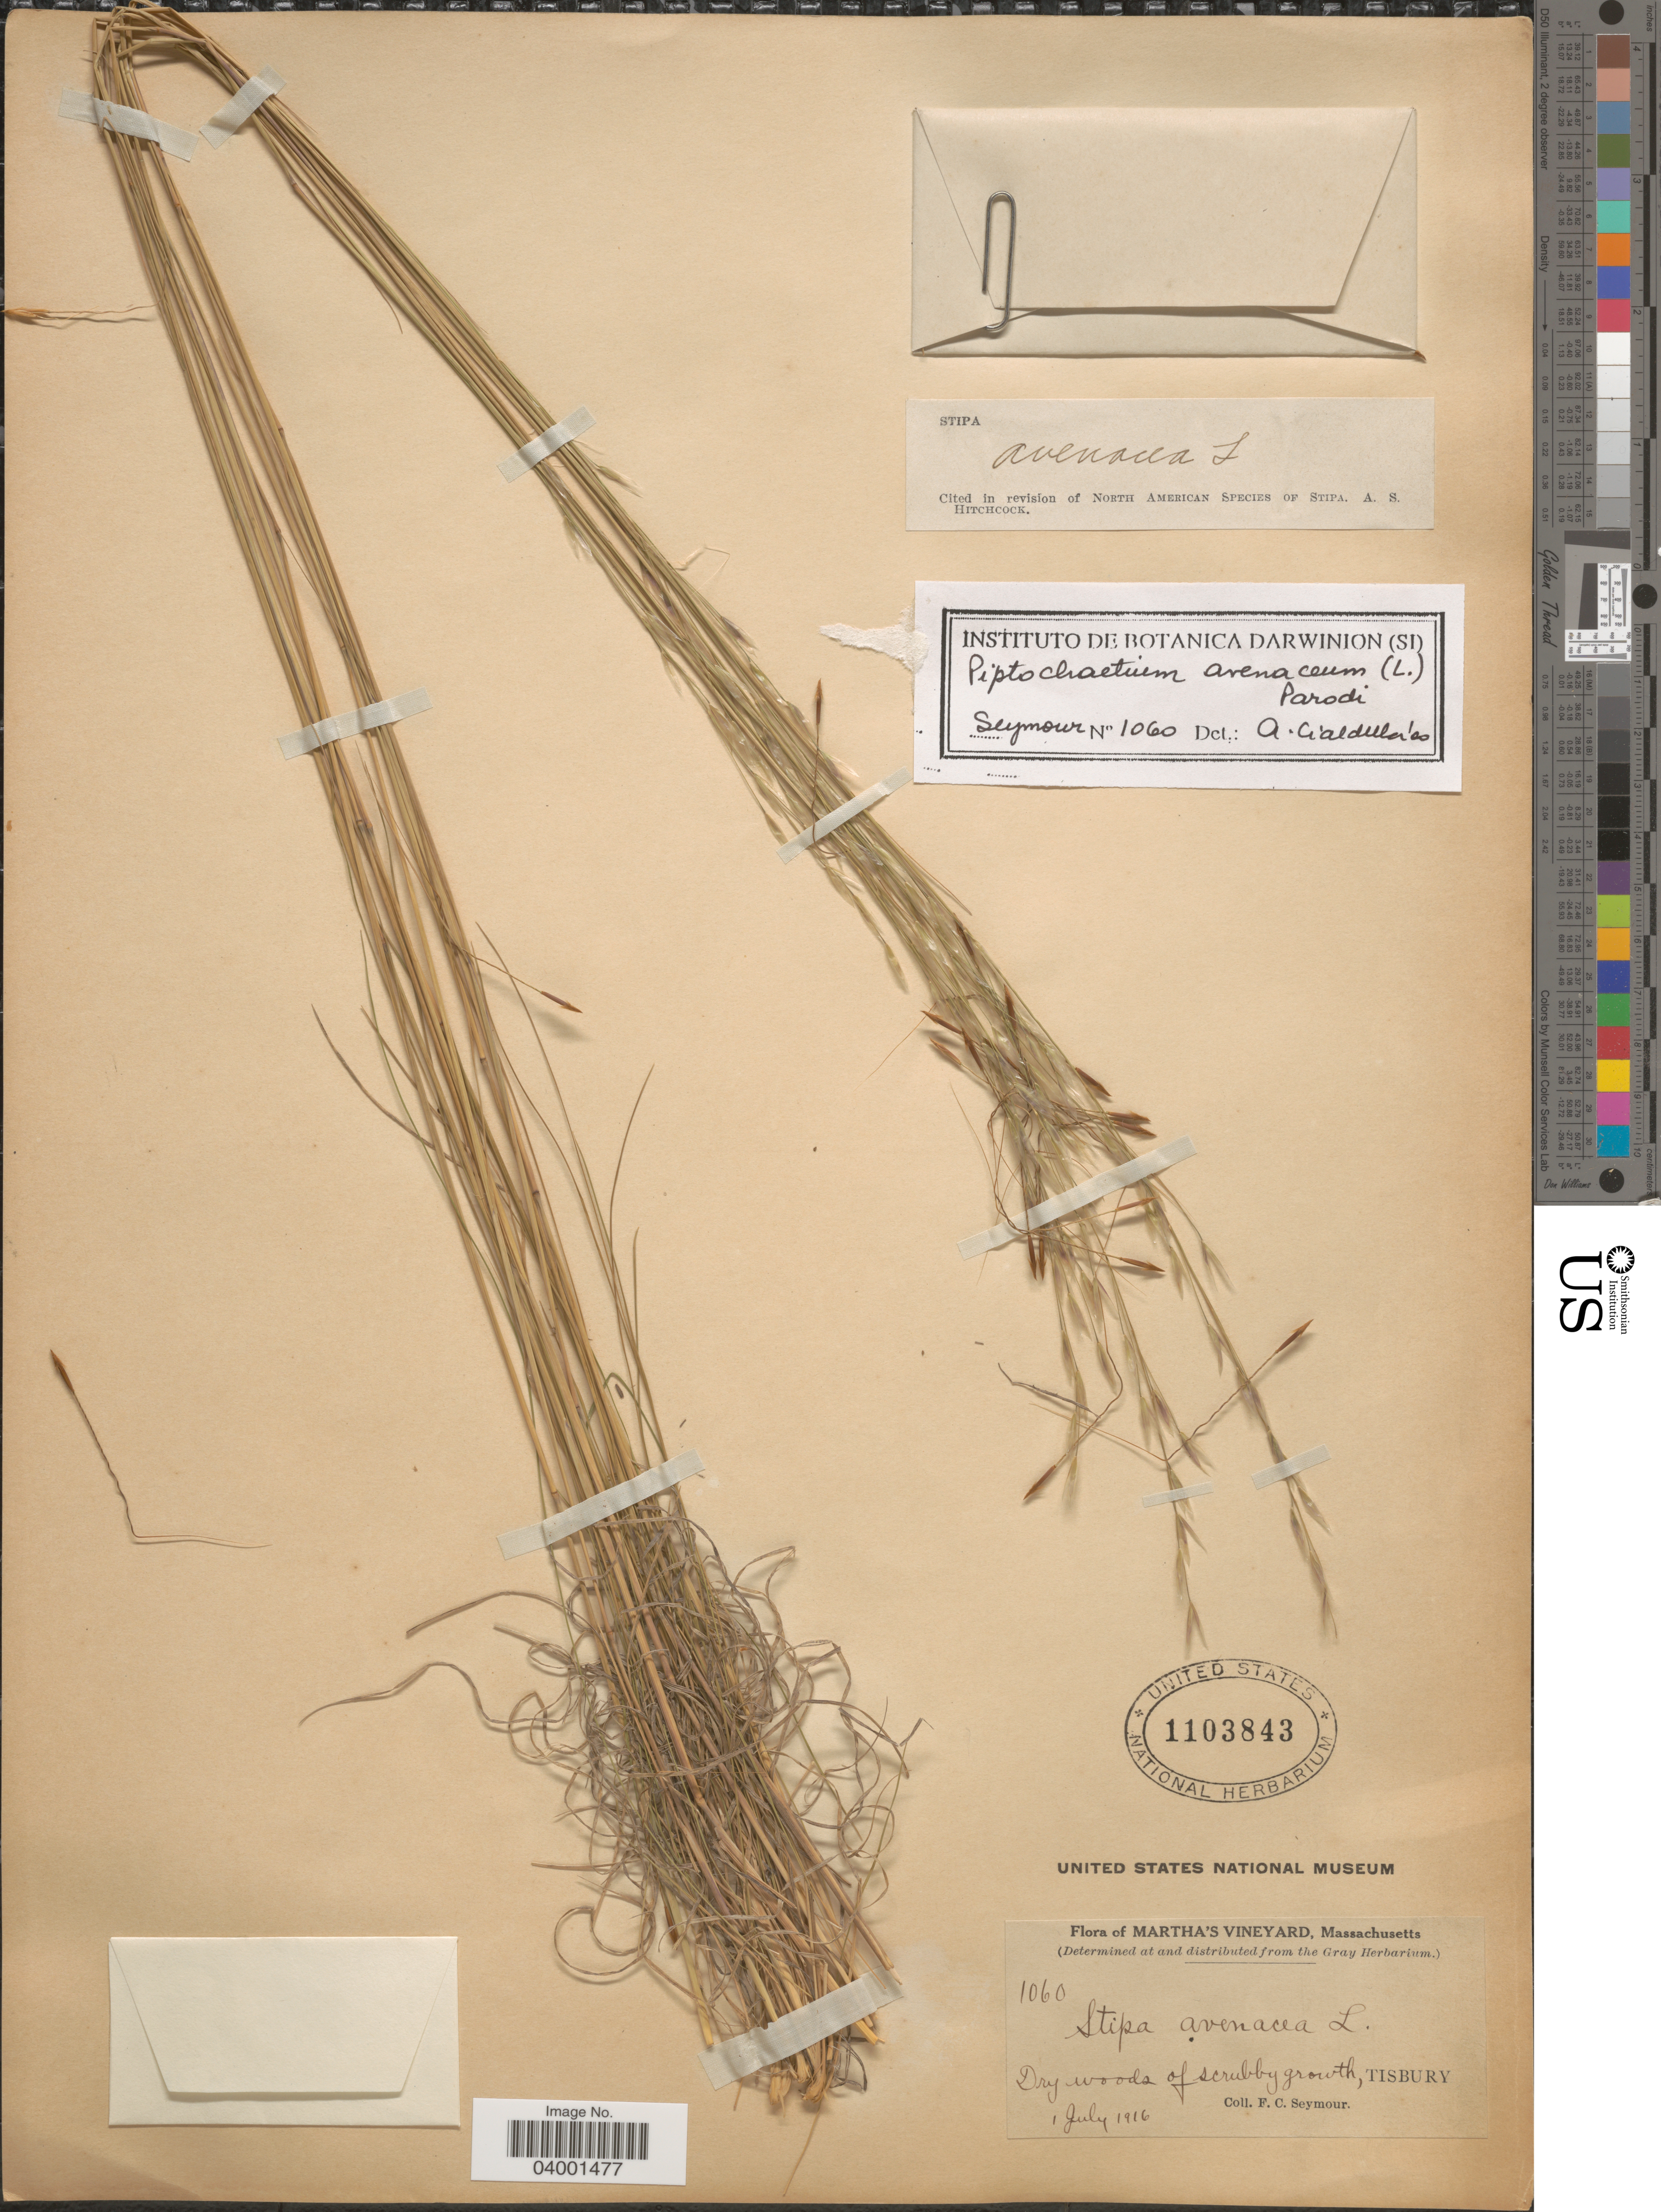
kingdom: Plantae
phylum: Tracheophyta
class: Liliopsida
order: Poales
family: Poaceae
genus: Piptochaetium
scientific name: Piptochaetium avenaceum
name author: (L.) Parodi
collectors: F. C. Seymour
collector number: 1060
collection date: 1916-07-01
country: United States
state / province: Massachusetts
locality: Martha's Vineyard. Dry woods of scrubby growth, Tisbury.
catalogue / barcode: US 1103843